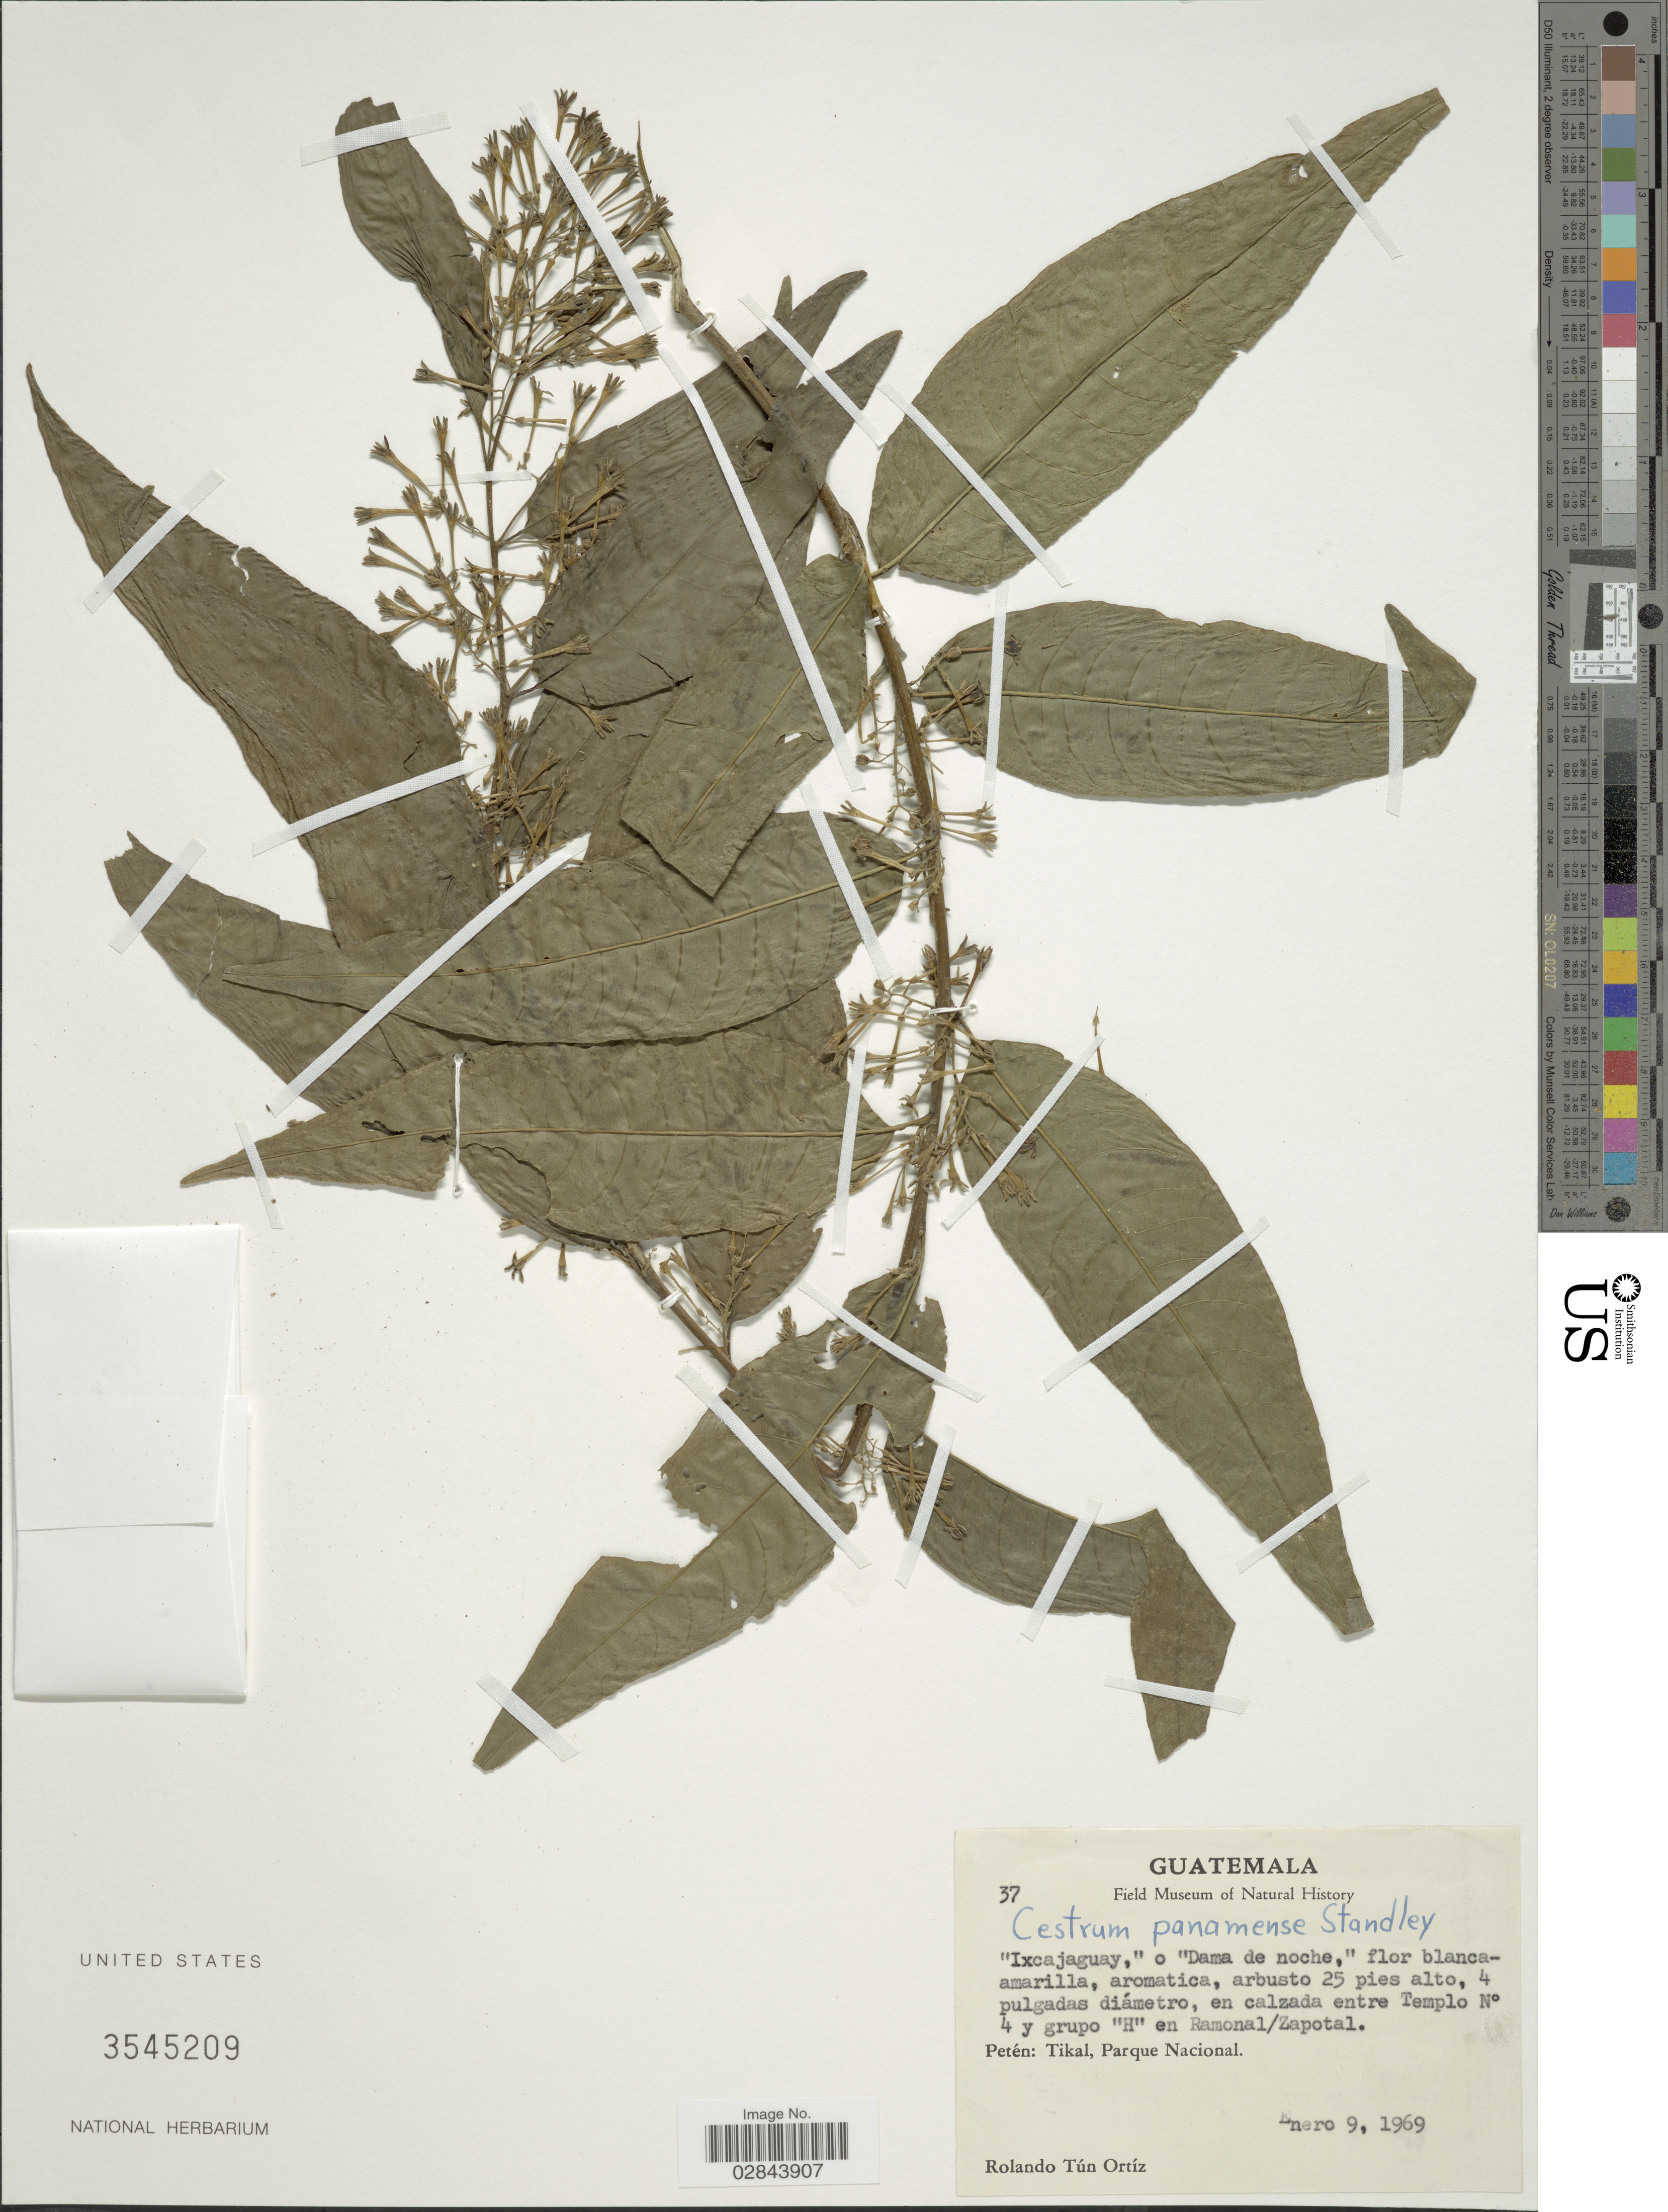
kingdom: Plantae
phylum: Tracheophyta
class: Magnoliopsida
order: Solanales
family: Solanaceae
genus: Cestrum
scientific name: Cestrum racemosum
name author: Ruiz & Pav.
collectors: R. T. Ortíz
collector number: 37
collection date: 1969-01-09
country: Guatemala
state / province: El Petén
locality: En calzada entre Templo No 4 y grupo "H"en Ramonal/Zapotal. Petén: Tikal, Parque Nacional.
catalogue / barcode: US 3545209